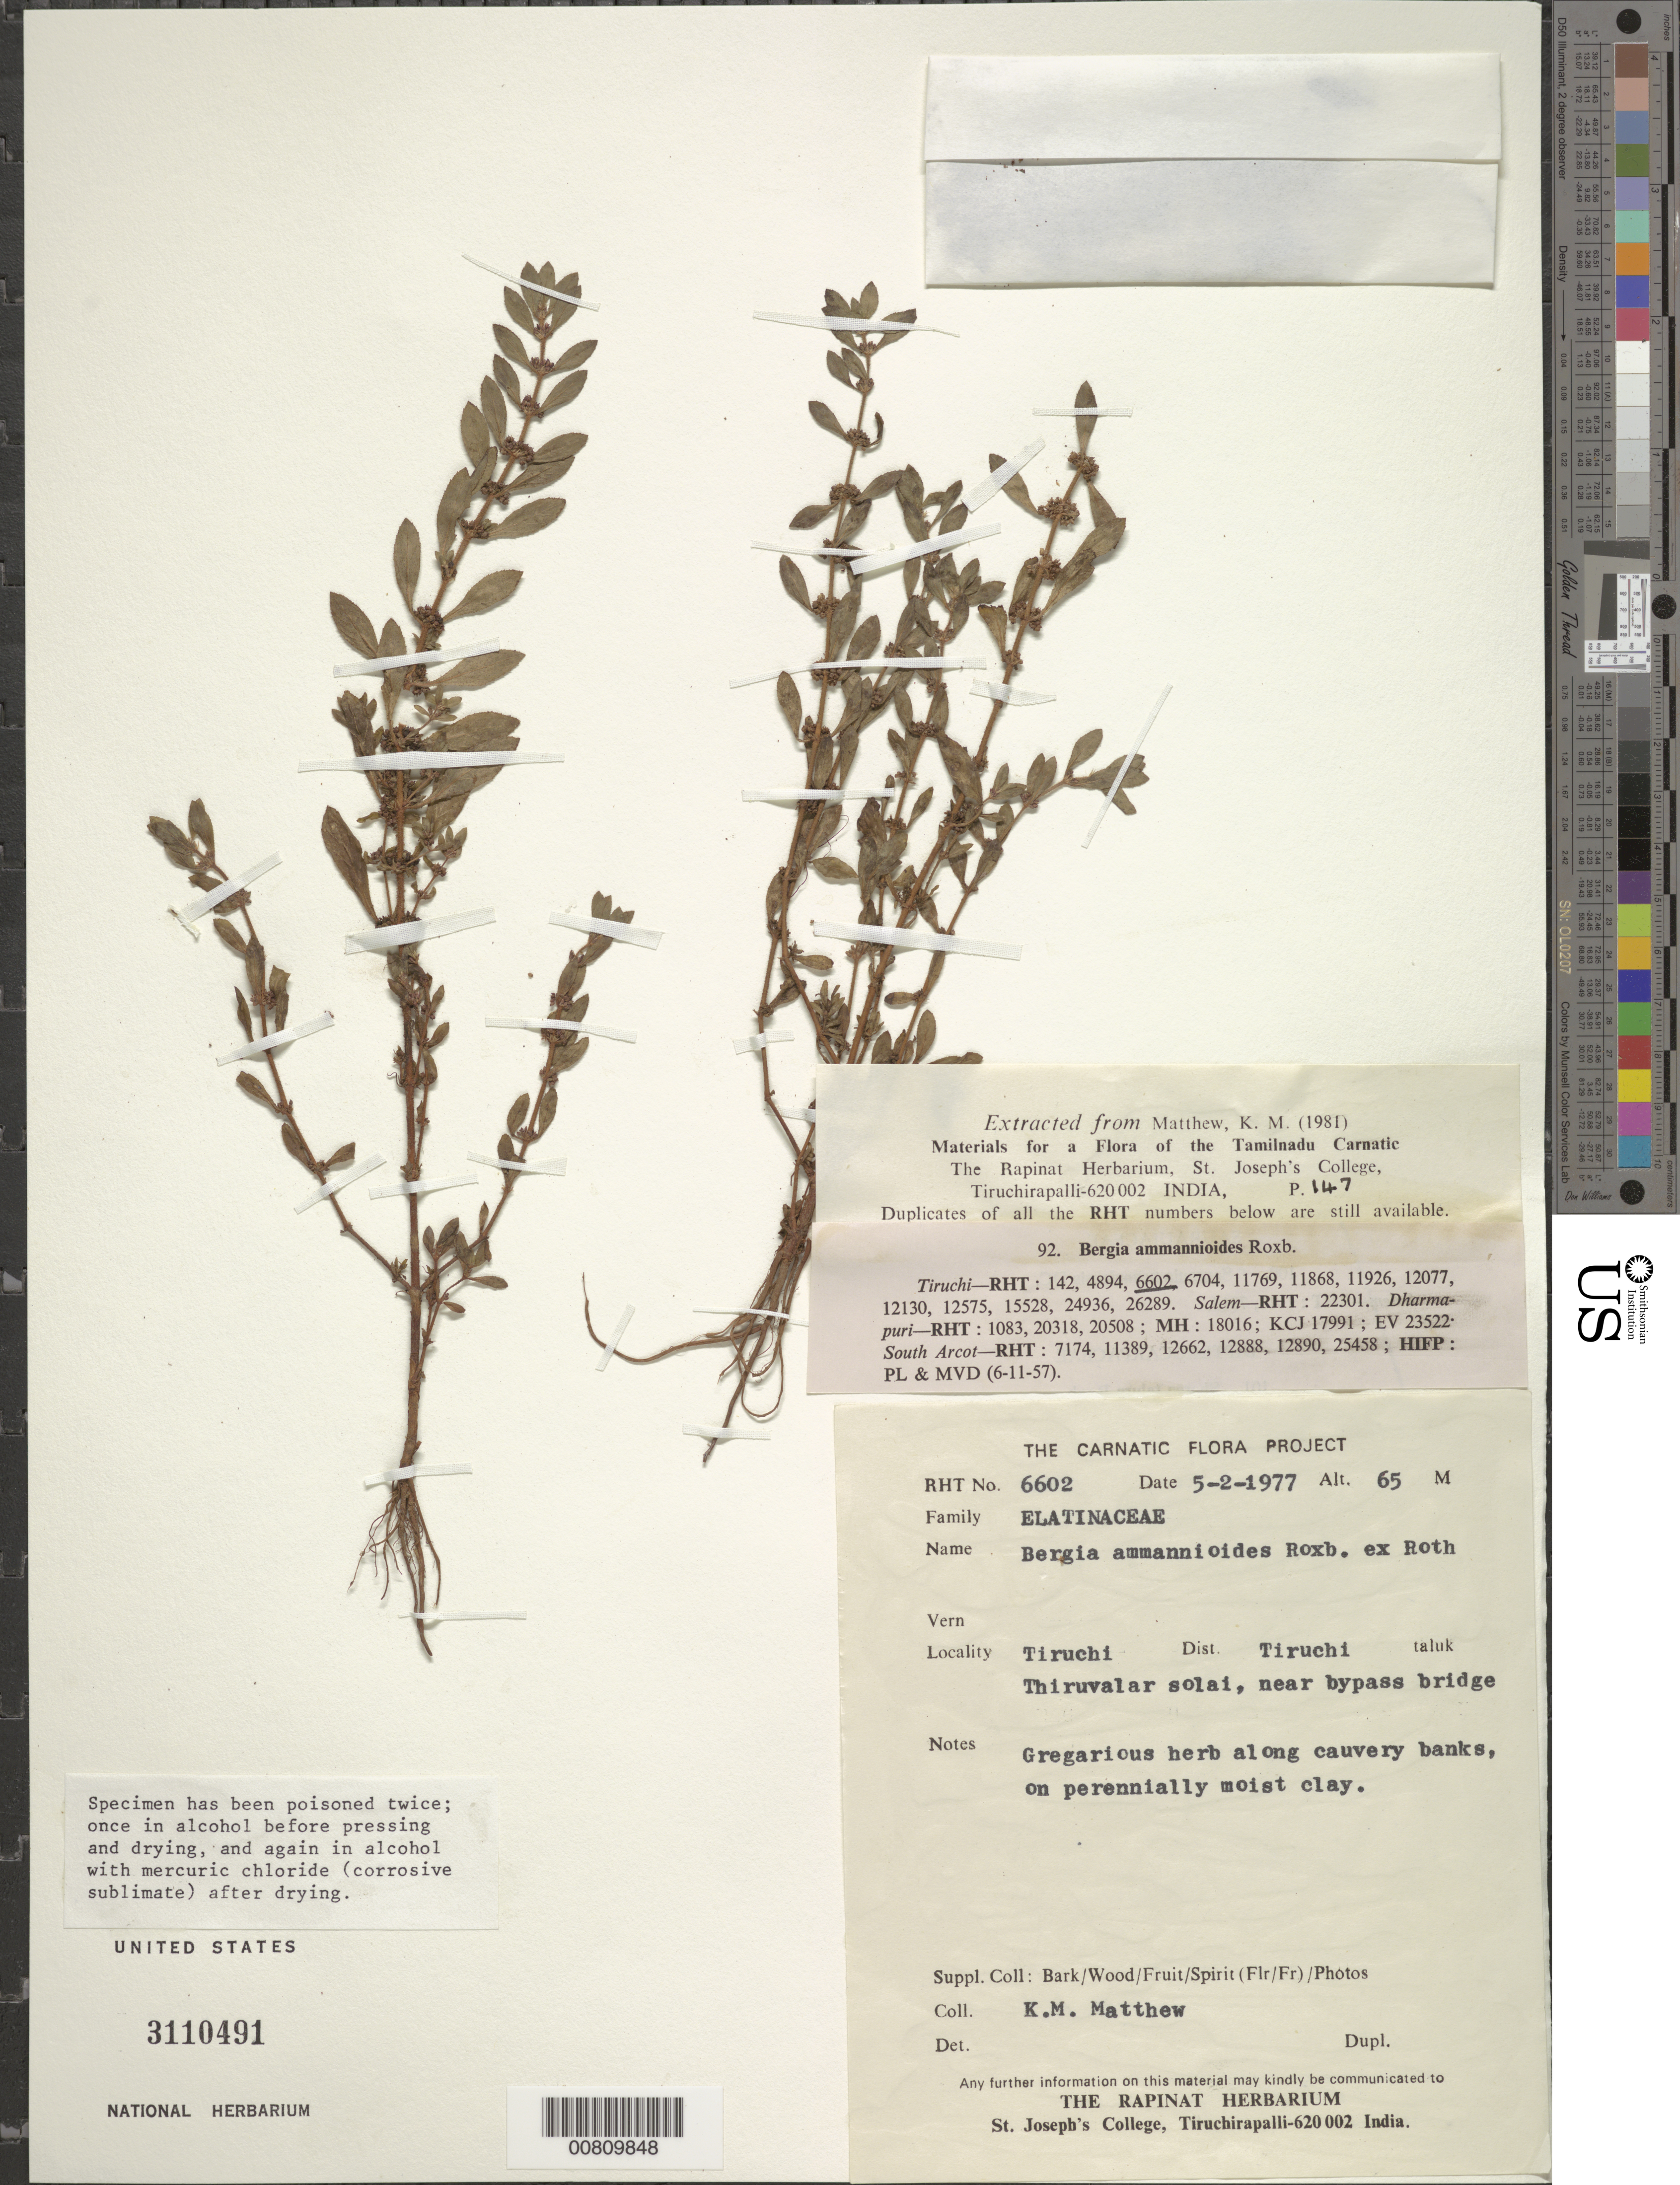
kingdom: Plantae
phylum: Tracheophyta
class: Magnoliopsida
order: Malpighiales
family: Elatinaceae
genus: Bergia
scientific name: Bergia ammannioides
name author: Roxb.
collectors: K. M. Matthew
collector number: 6602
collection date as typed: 05 Feb 1977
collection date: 1977-02-05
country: India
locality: Carnatic, Tiruchi, Thiruvalar solai, near bypass bridge.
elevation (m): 65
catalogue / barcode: US 3110491